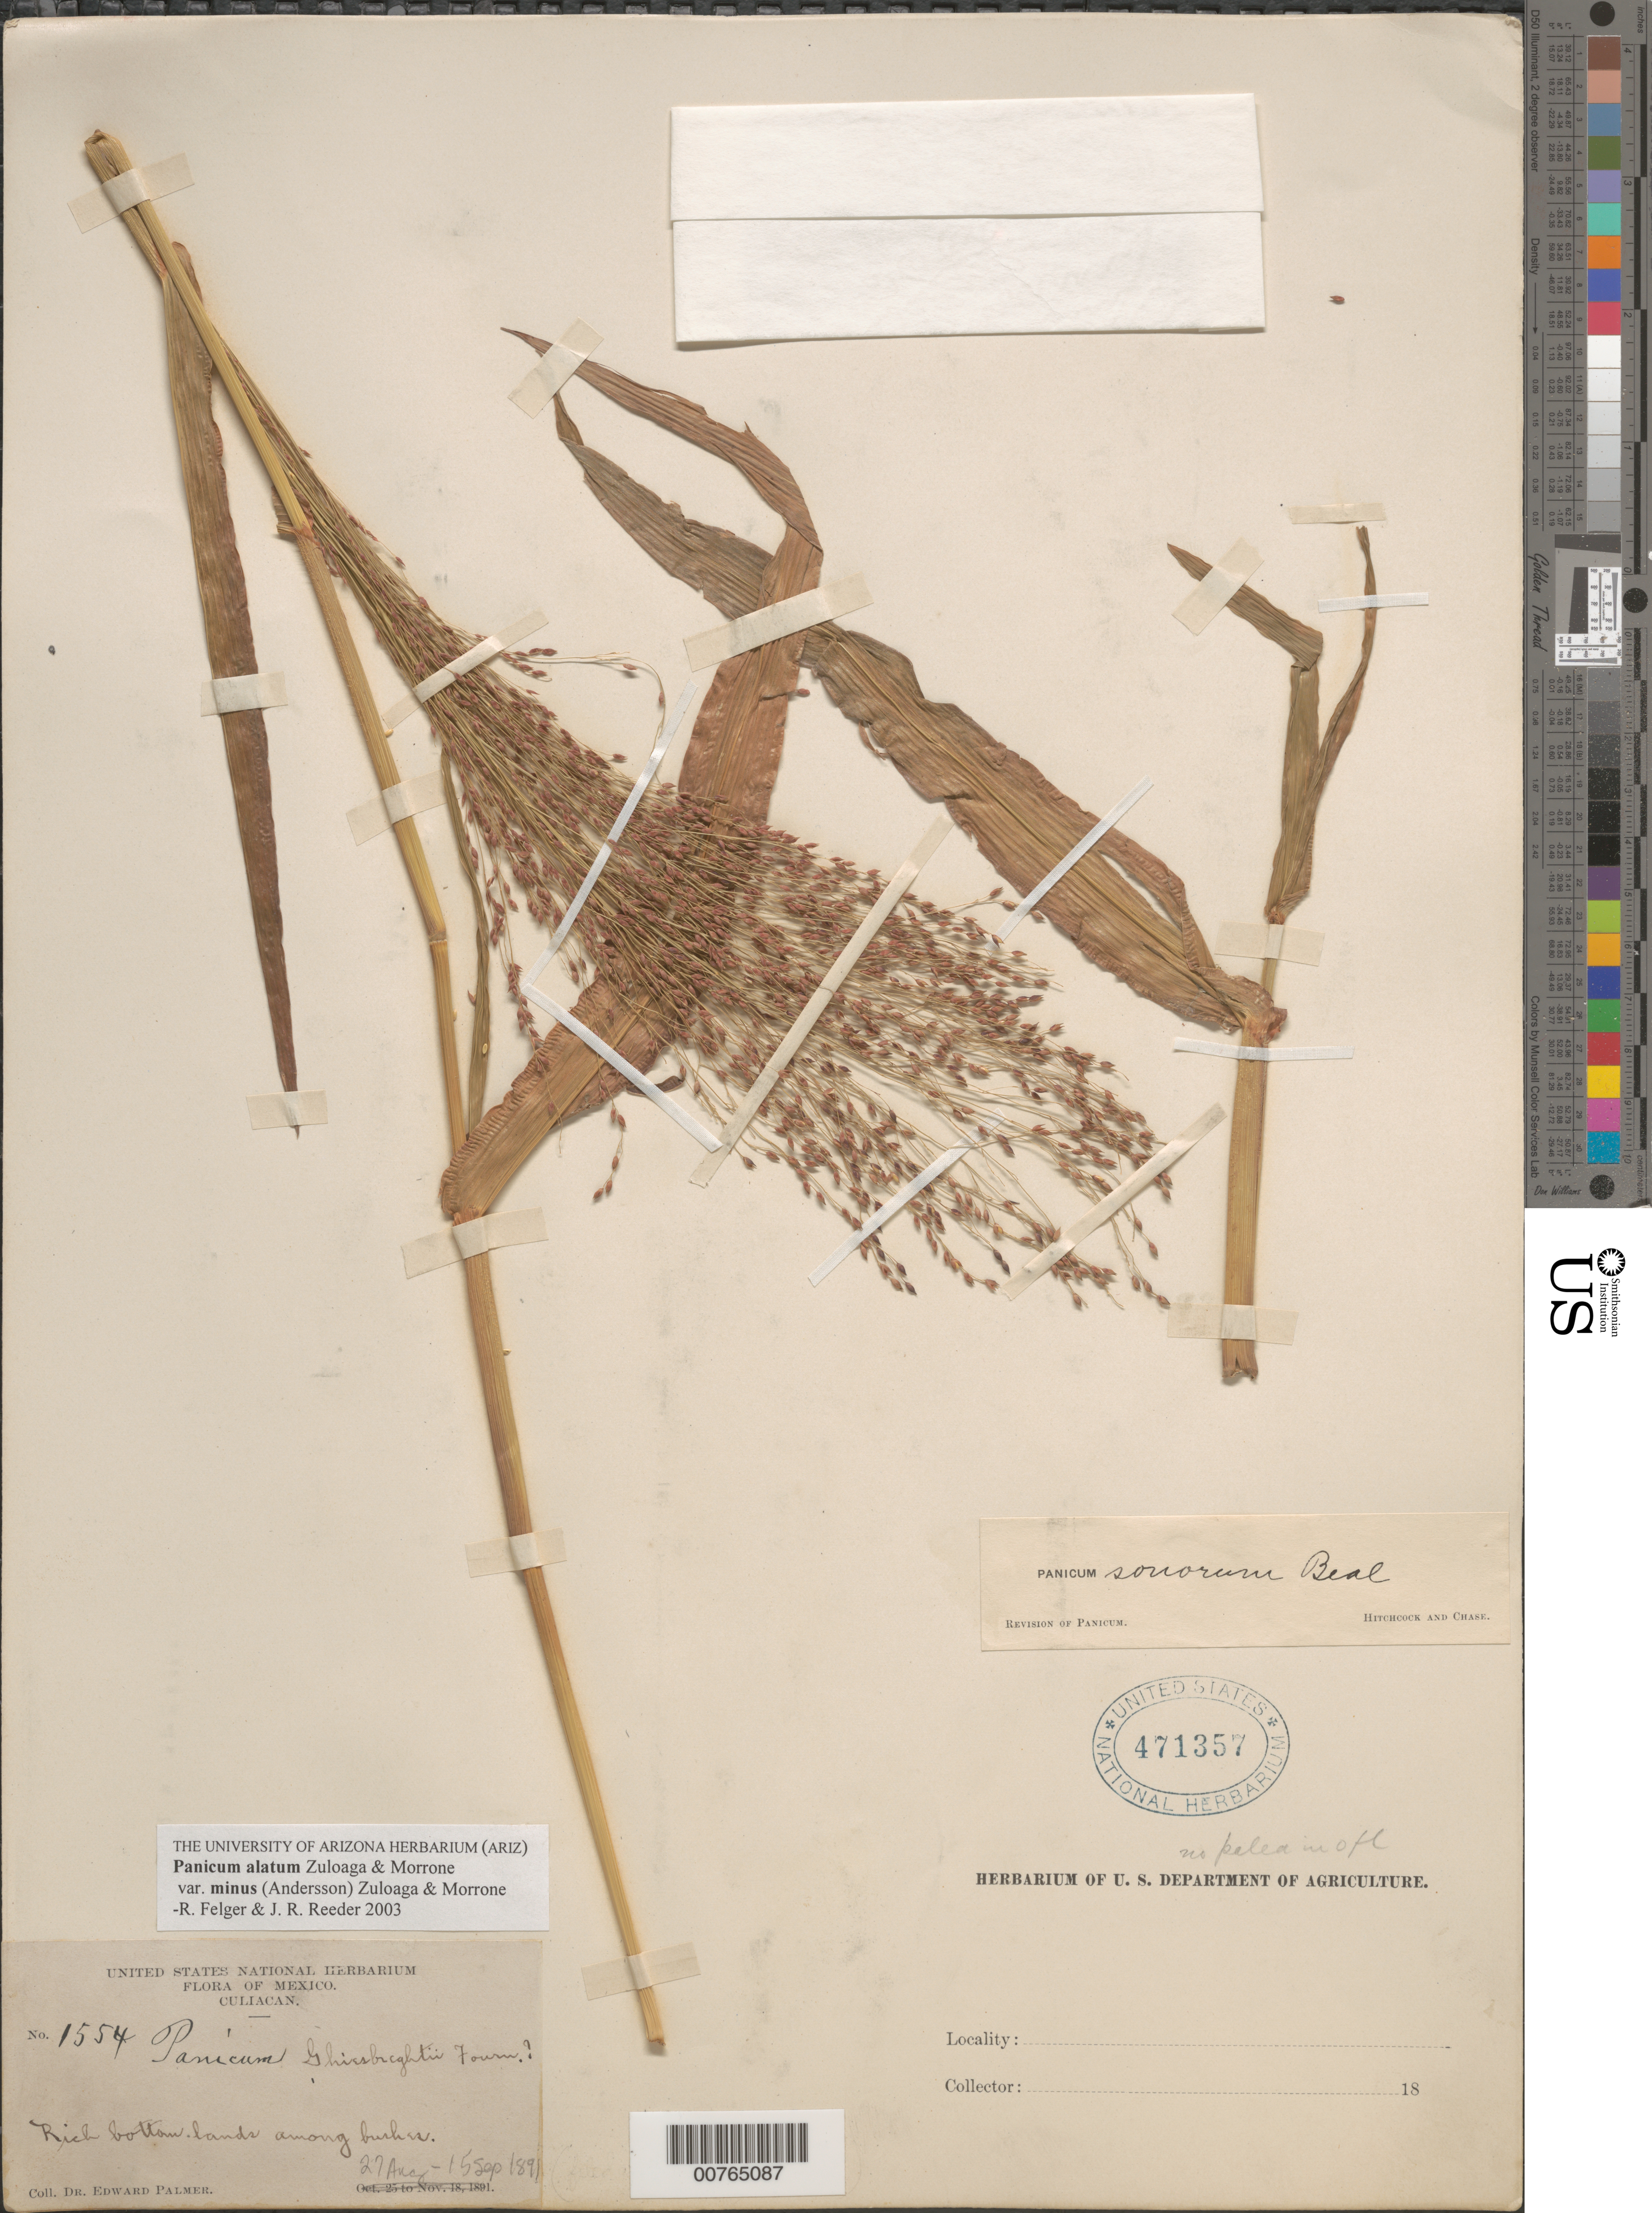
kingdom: Plantae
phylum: Tracheophyta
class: Liliopsida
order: Poales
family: Poaceae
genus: Panicum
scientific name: Panicum alatum var. minus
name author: Zuloaga & Morrone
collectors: E. Palmer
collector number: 1554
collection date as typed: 27 Aug 1891 to 15 Sep 1891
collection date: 1891-08-27/1891-09-15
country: Mexico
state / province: Sinaloa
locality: Culiacan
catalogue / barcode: US 471357